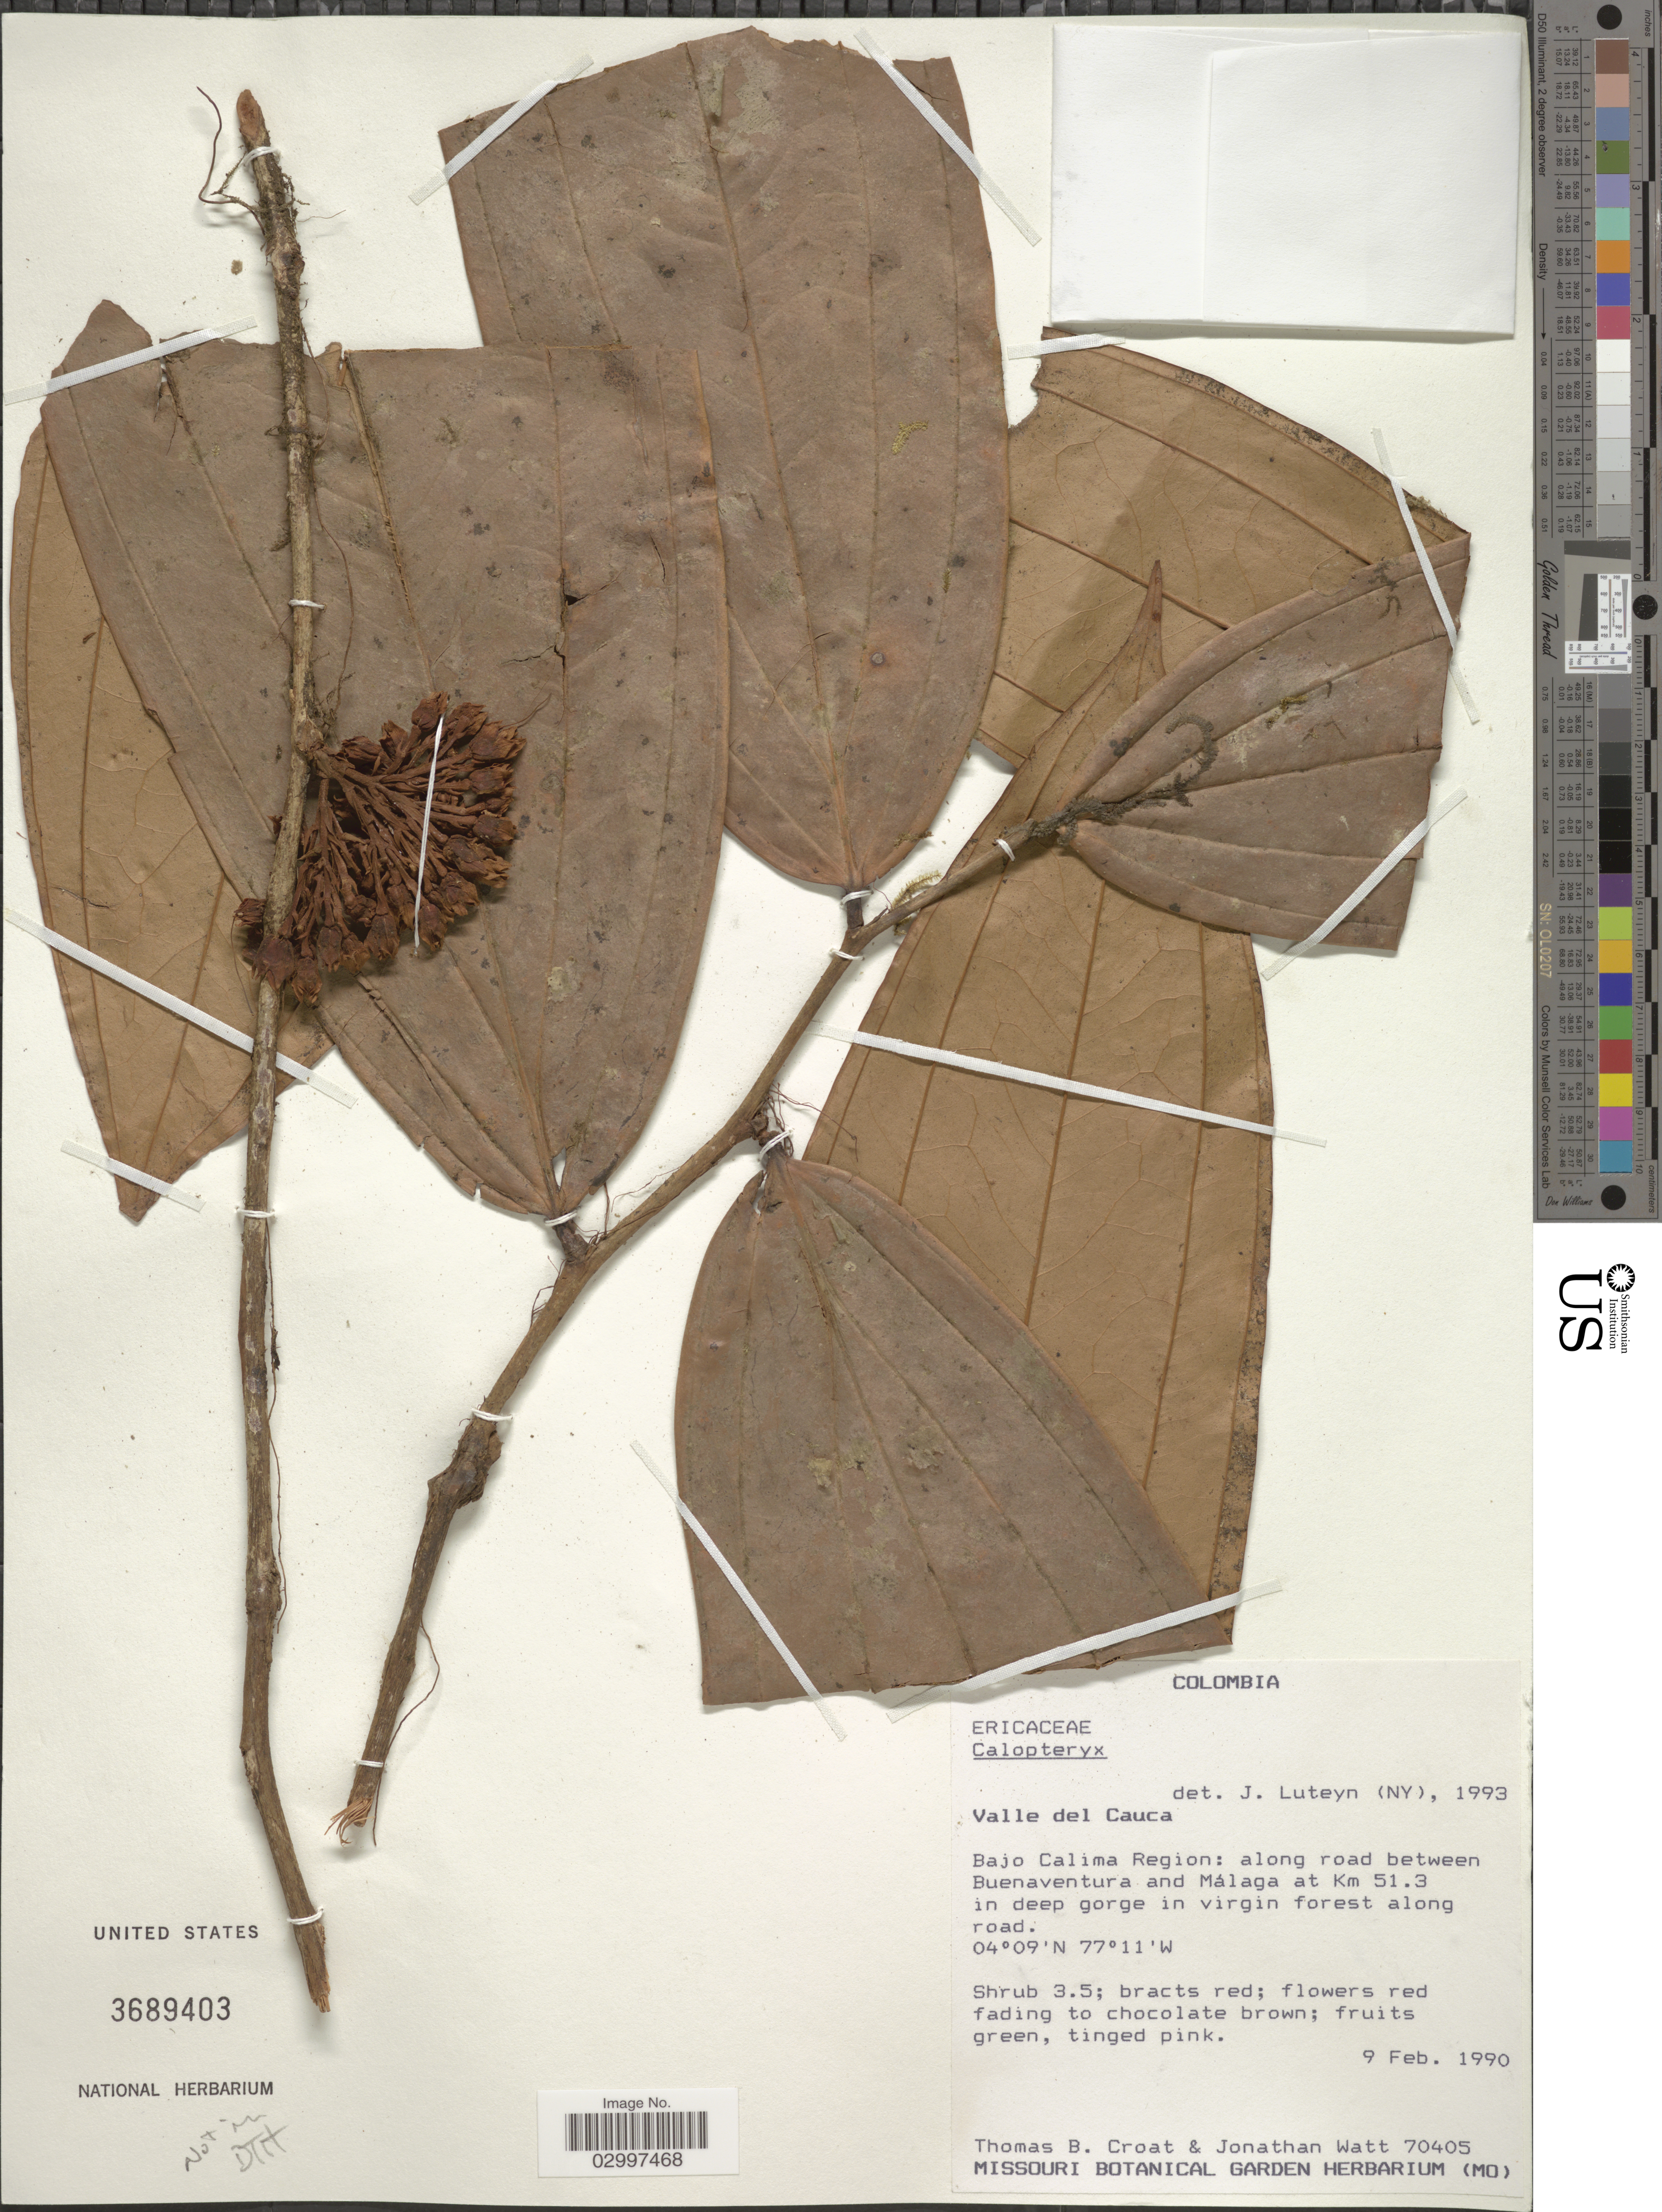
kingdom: Plantae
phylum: Tracheophyta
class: Magnoliopsida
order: Ericales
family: Ericaceae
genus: Calopteryx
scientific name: Calopteryx sp.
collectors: T. B. Croat & J. Watt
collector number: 70405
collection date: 1990-02-09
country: Colombia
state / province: Valle del Cauca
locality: Bajo Calima Region: along road between Buenaventura and Málaga at Km. 51.3 in deep gorge in virgin forest along road.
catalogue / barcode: US 3689403